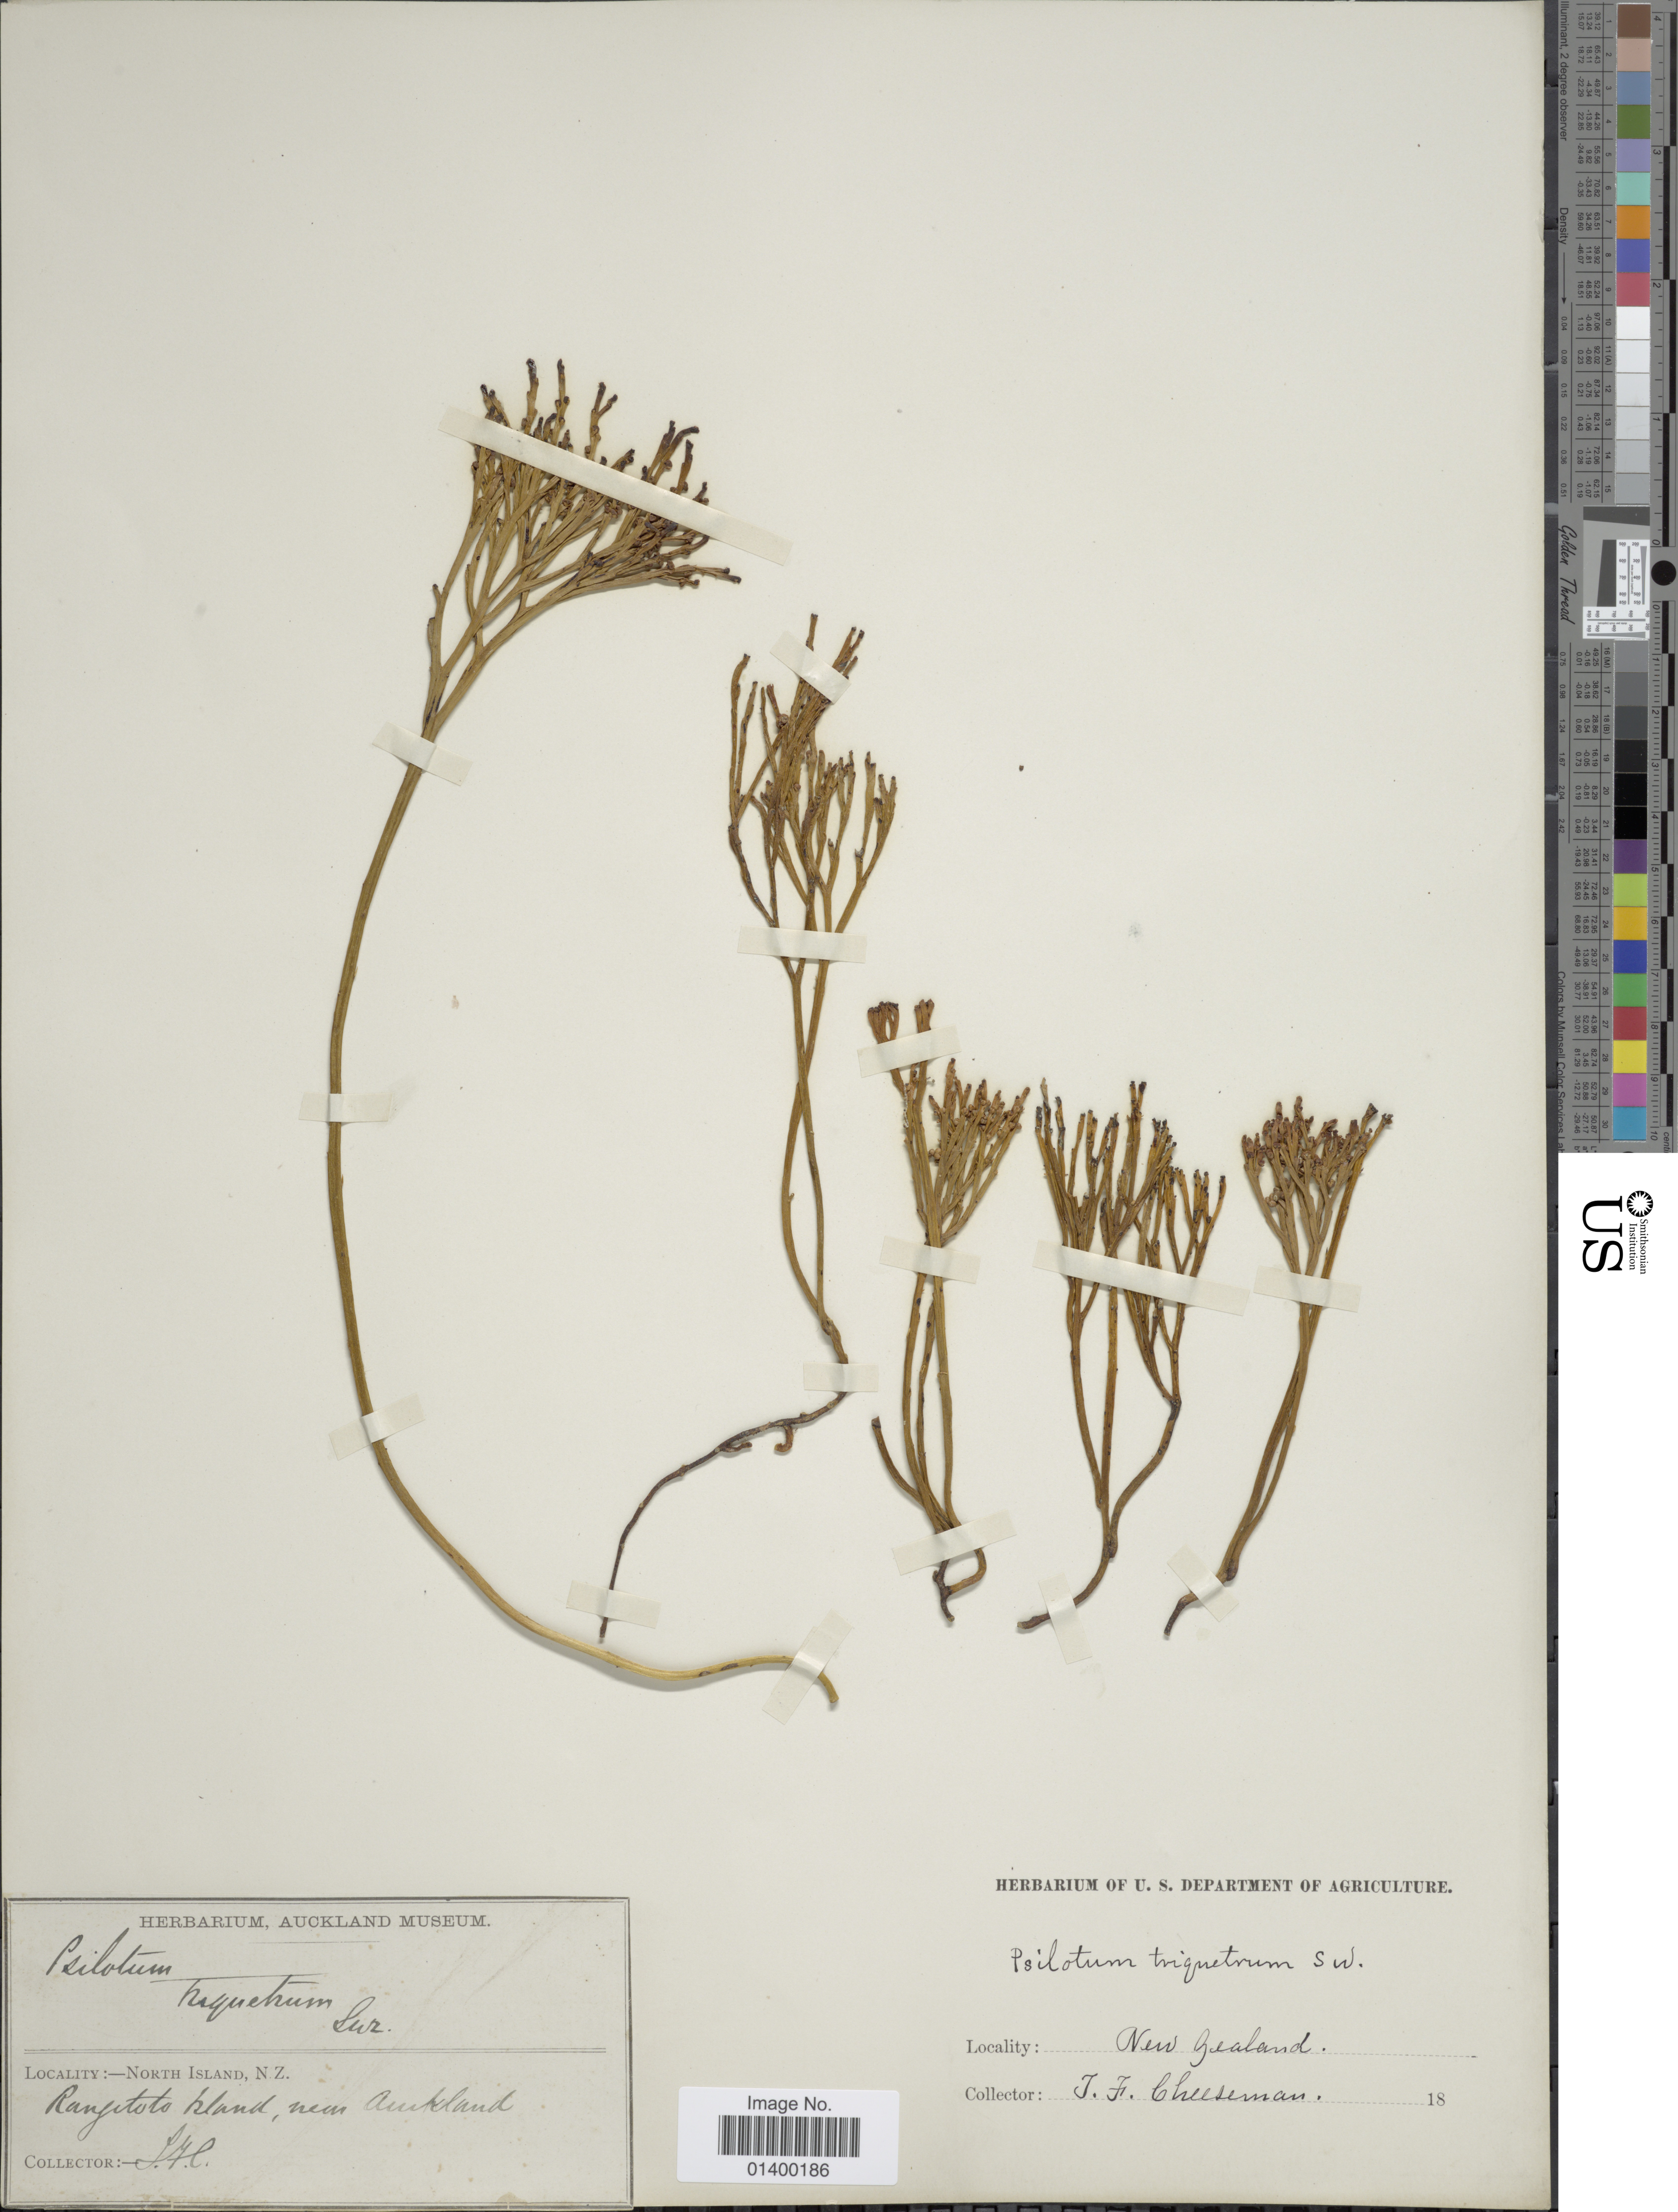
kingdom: Plantae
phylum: Tracheophyta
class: Polypodiopsida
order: Psilotales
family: Psilotaceae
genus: Psilotum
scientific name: Psilotum nudum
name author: (L.) P. Beauv.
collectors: T. F. Cheeseman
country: New Zealand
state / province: Auckland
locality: North Island, Rangitoto Island, near Auckland